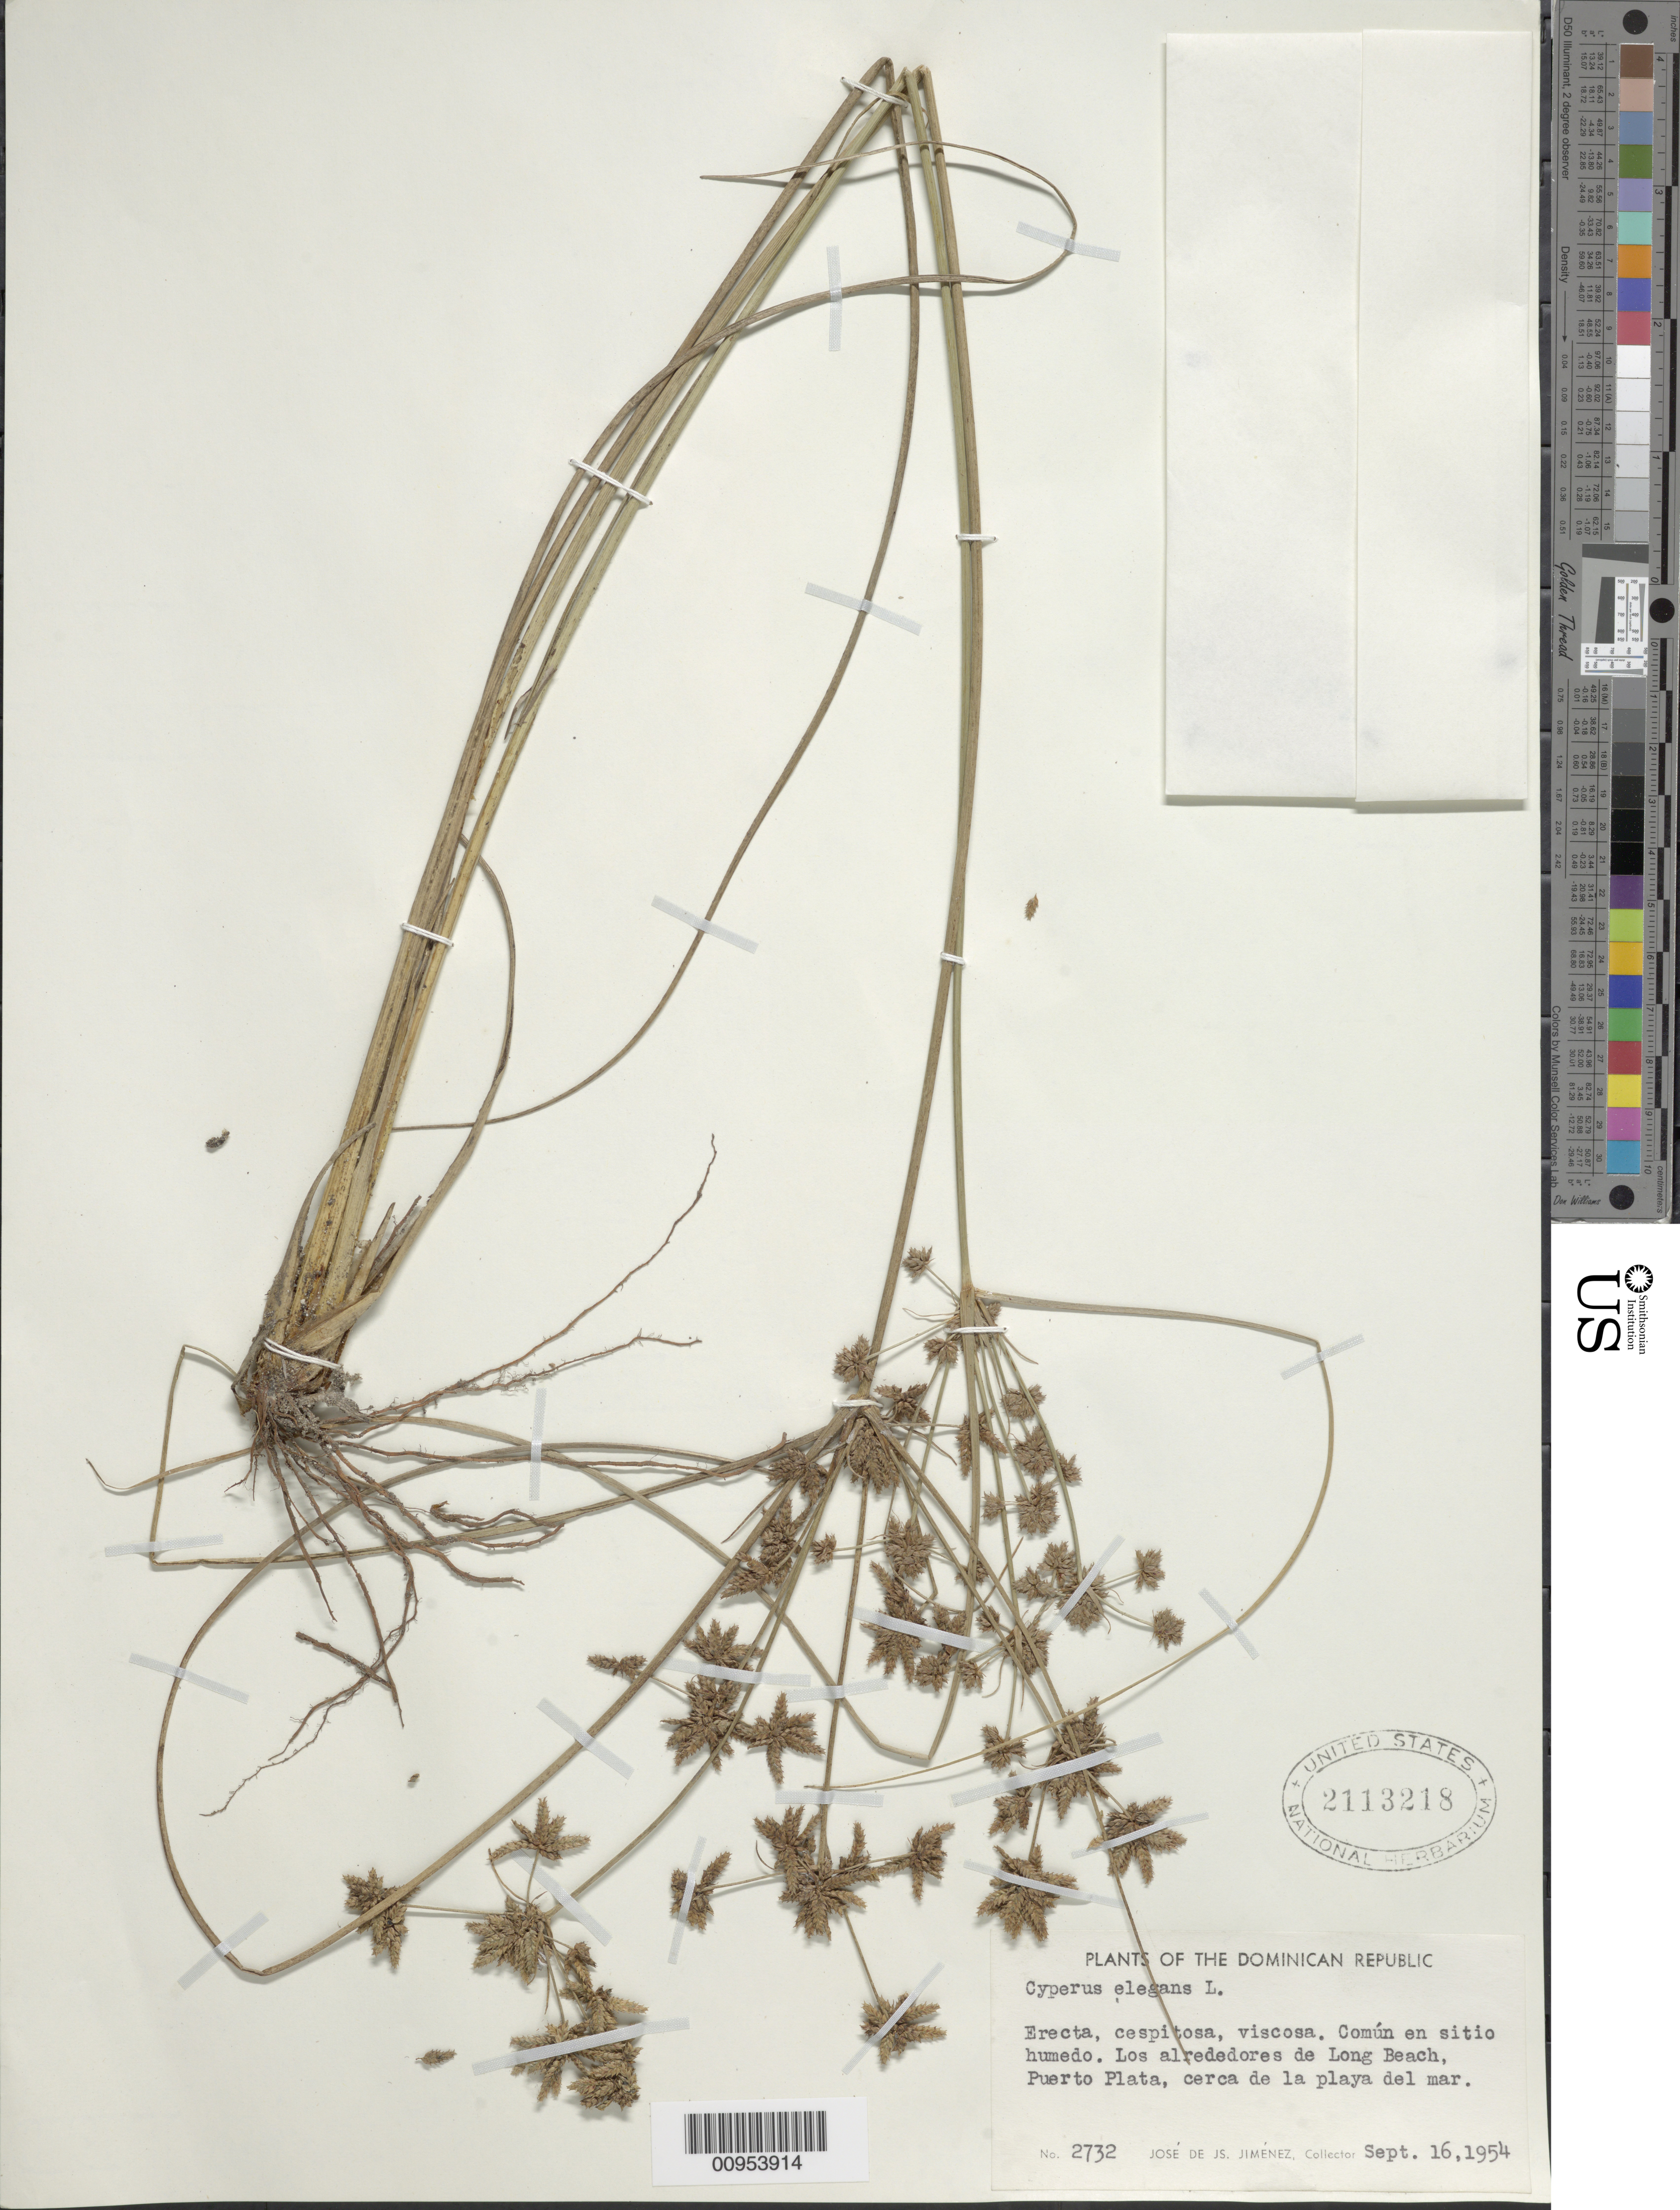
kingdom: Plantae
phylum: Tracheophyta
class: Liliopsida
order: Poales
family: Cyperaceae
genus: Cyperus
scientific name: Cyperus elegans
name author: L.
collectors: J. J. Jiménez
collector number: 2732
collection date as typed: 16 Sep 1954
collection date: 1954-09-16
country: Dominican Republic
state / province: Puerto Plata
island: Hispaniola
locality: los alrededores de Long Beach, cerca de la playa del mar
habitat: En sitio humedo cerca de la playa del mar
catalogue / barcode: US 2113218